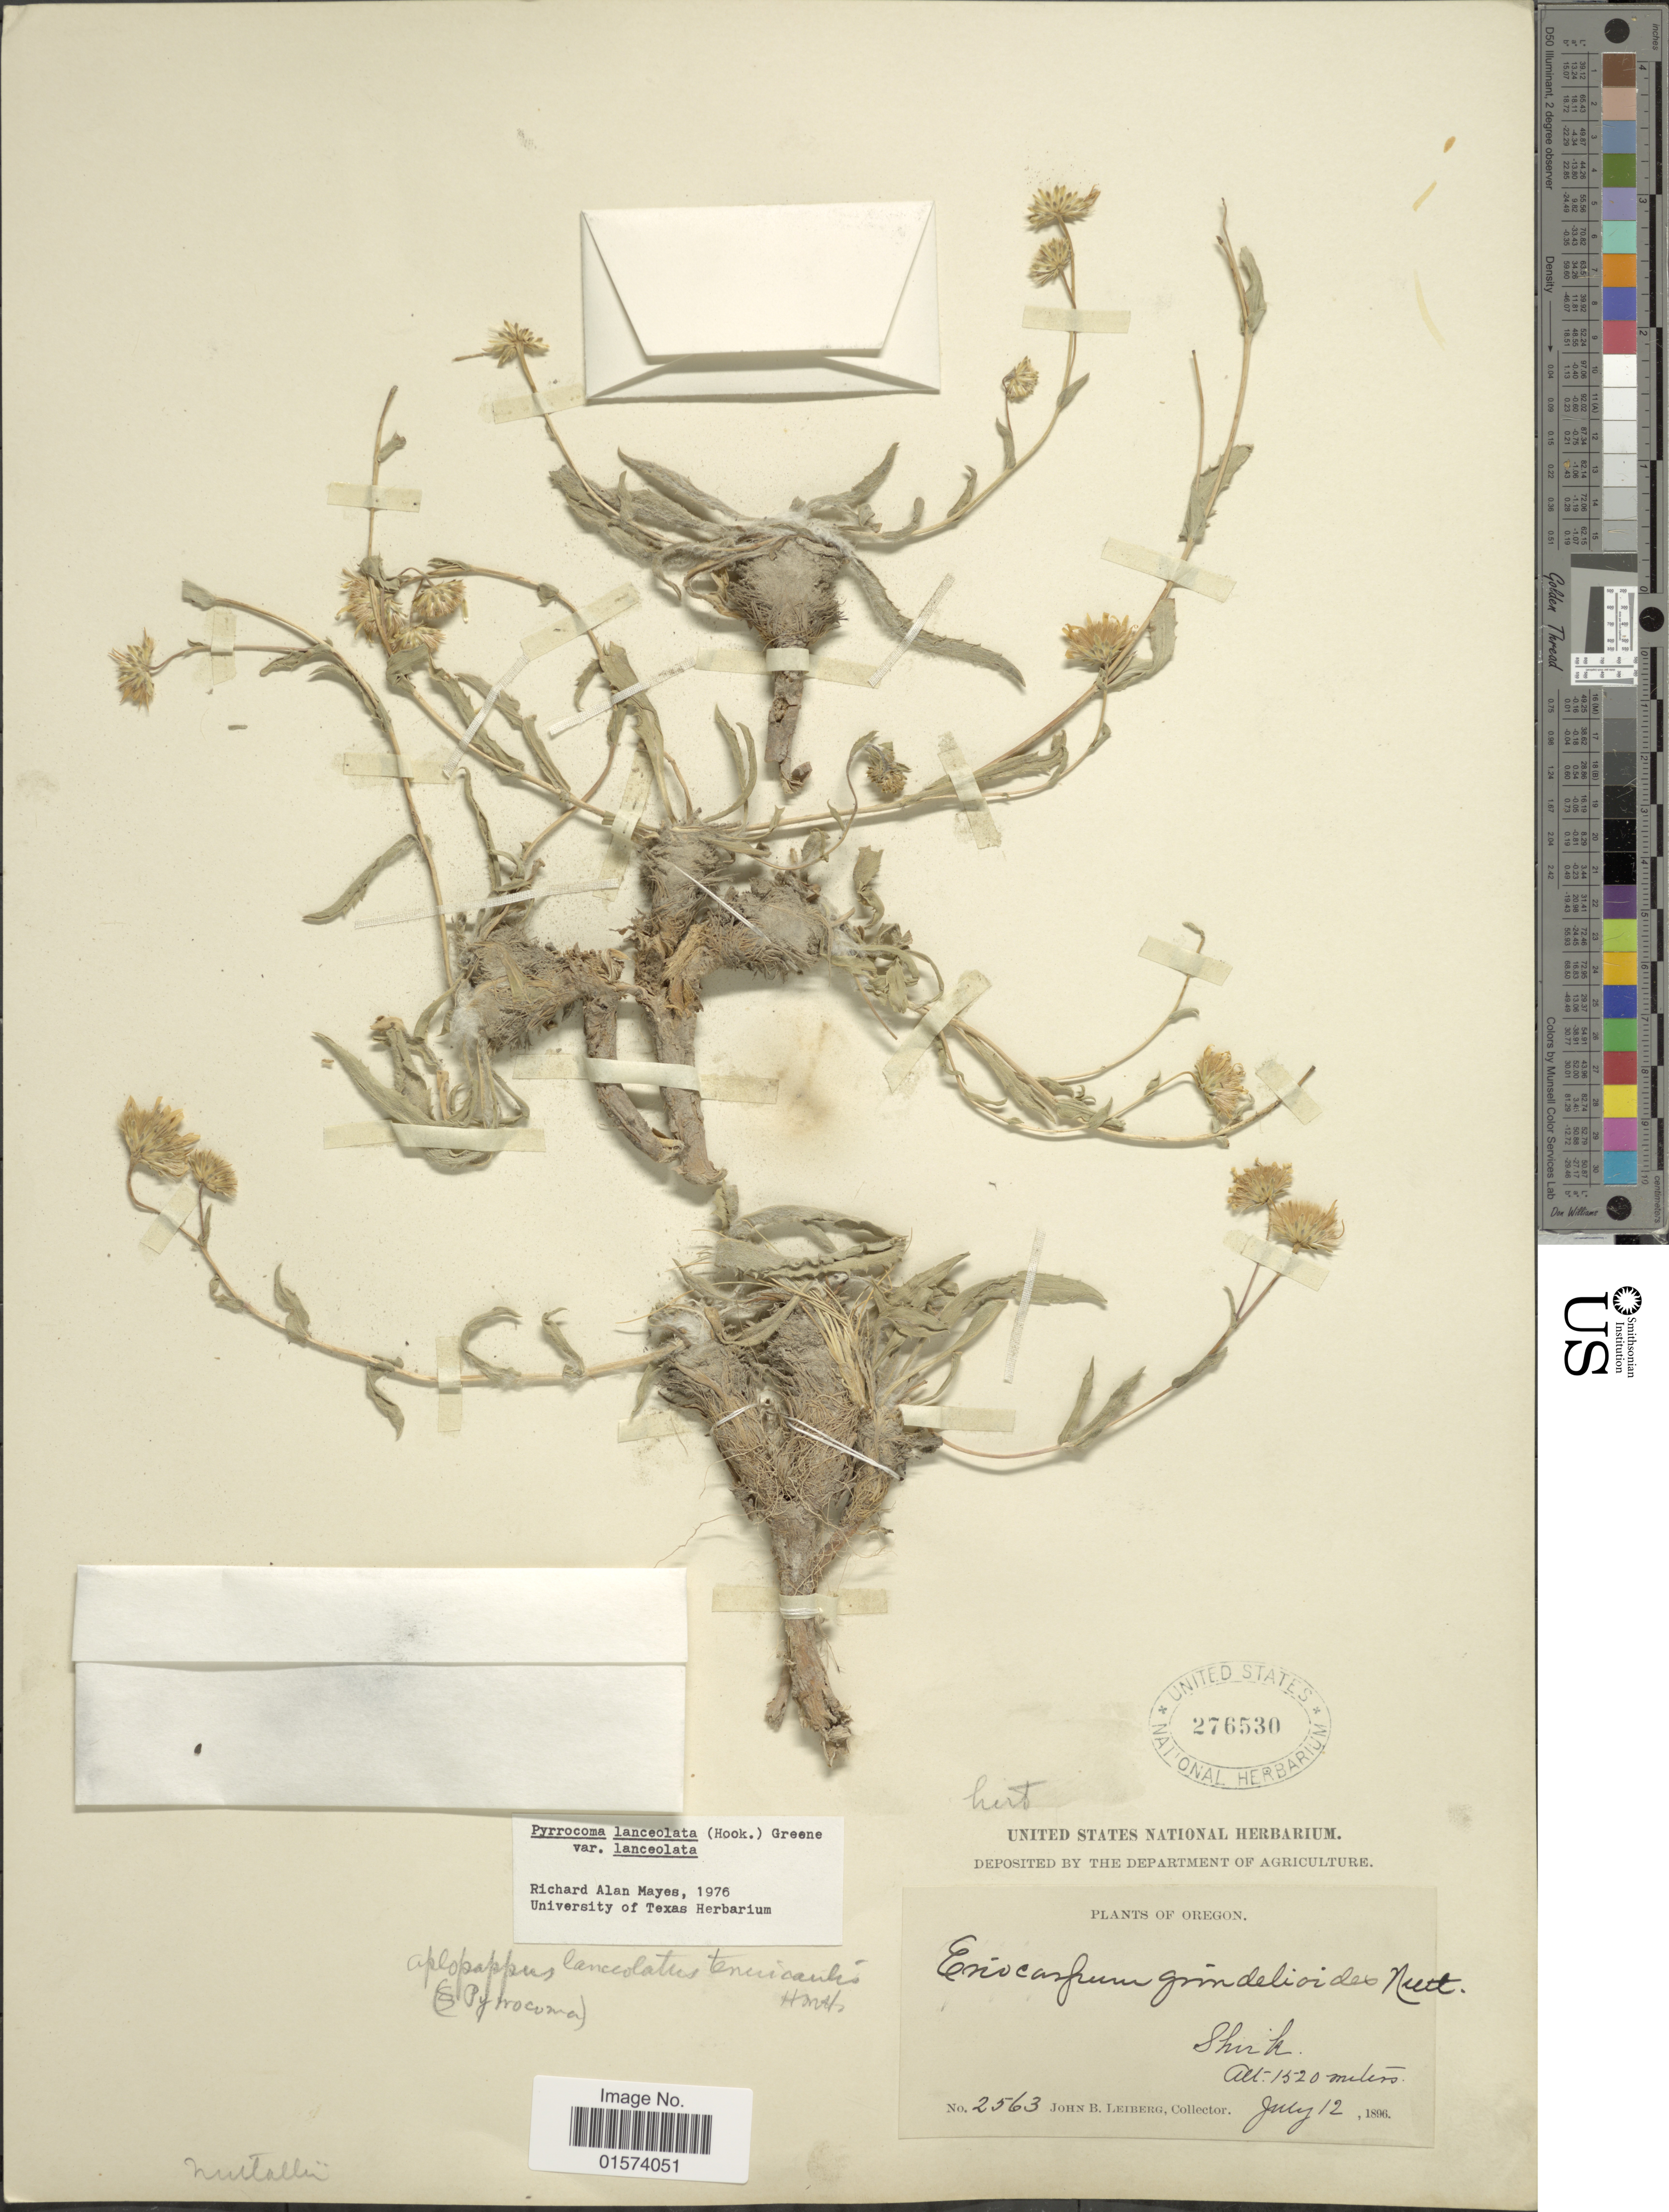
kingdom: Plantae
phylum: Tracheophyta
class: Magnoliopsida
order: Asterales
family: Asteraceae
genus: Pyrrocoma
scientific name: Pyrrocoma lanceolata var. lanceolata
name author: (Hook.) Greene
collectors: J. B. Leiberg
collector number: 2563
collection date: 1896-07-12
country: United States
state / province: Oregon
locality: Shirk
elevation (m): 1520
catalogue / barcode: US 276530